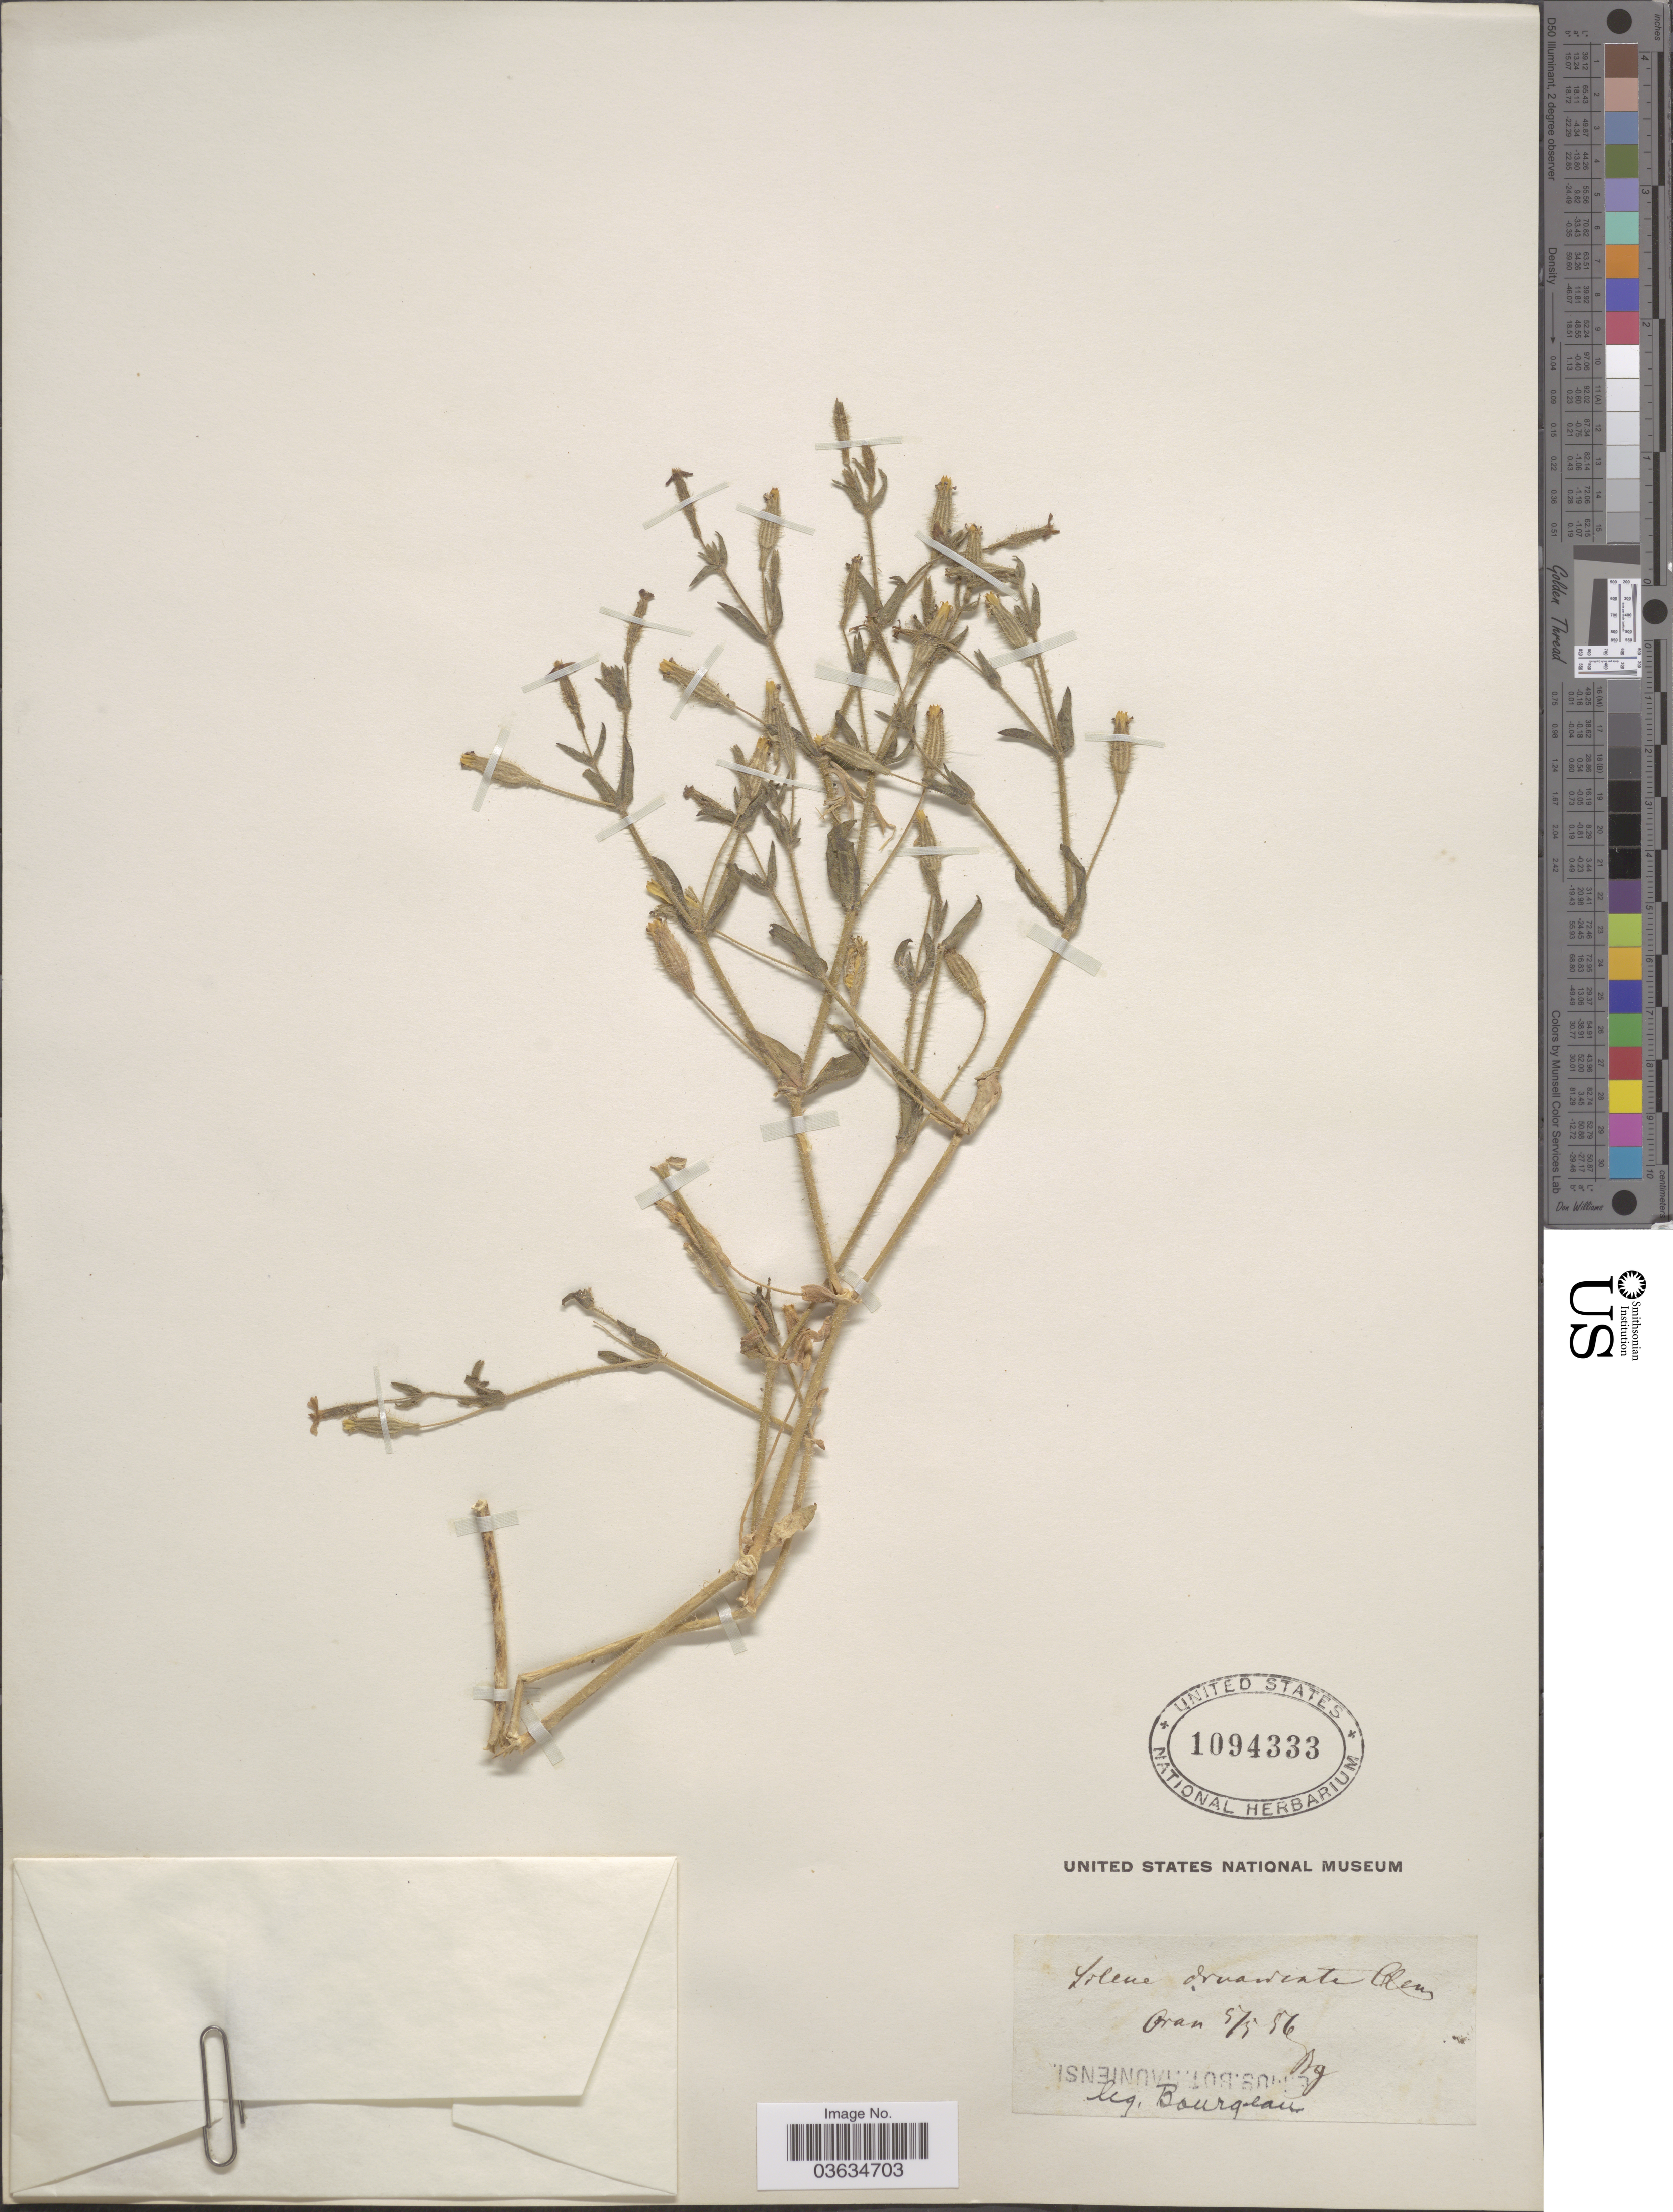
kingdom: Plantae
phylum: Tracheophyta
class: Magnoliopsida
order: Caryophyllales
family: Caryophyllaceae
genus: Silene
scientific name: Silene divaricata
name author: Clemente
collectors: -. Bourgeau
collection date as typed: Transcribed d/m/y: 5/5/56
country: Algeria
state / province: Oran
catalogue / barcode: US 1094333